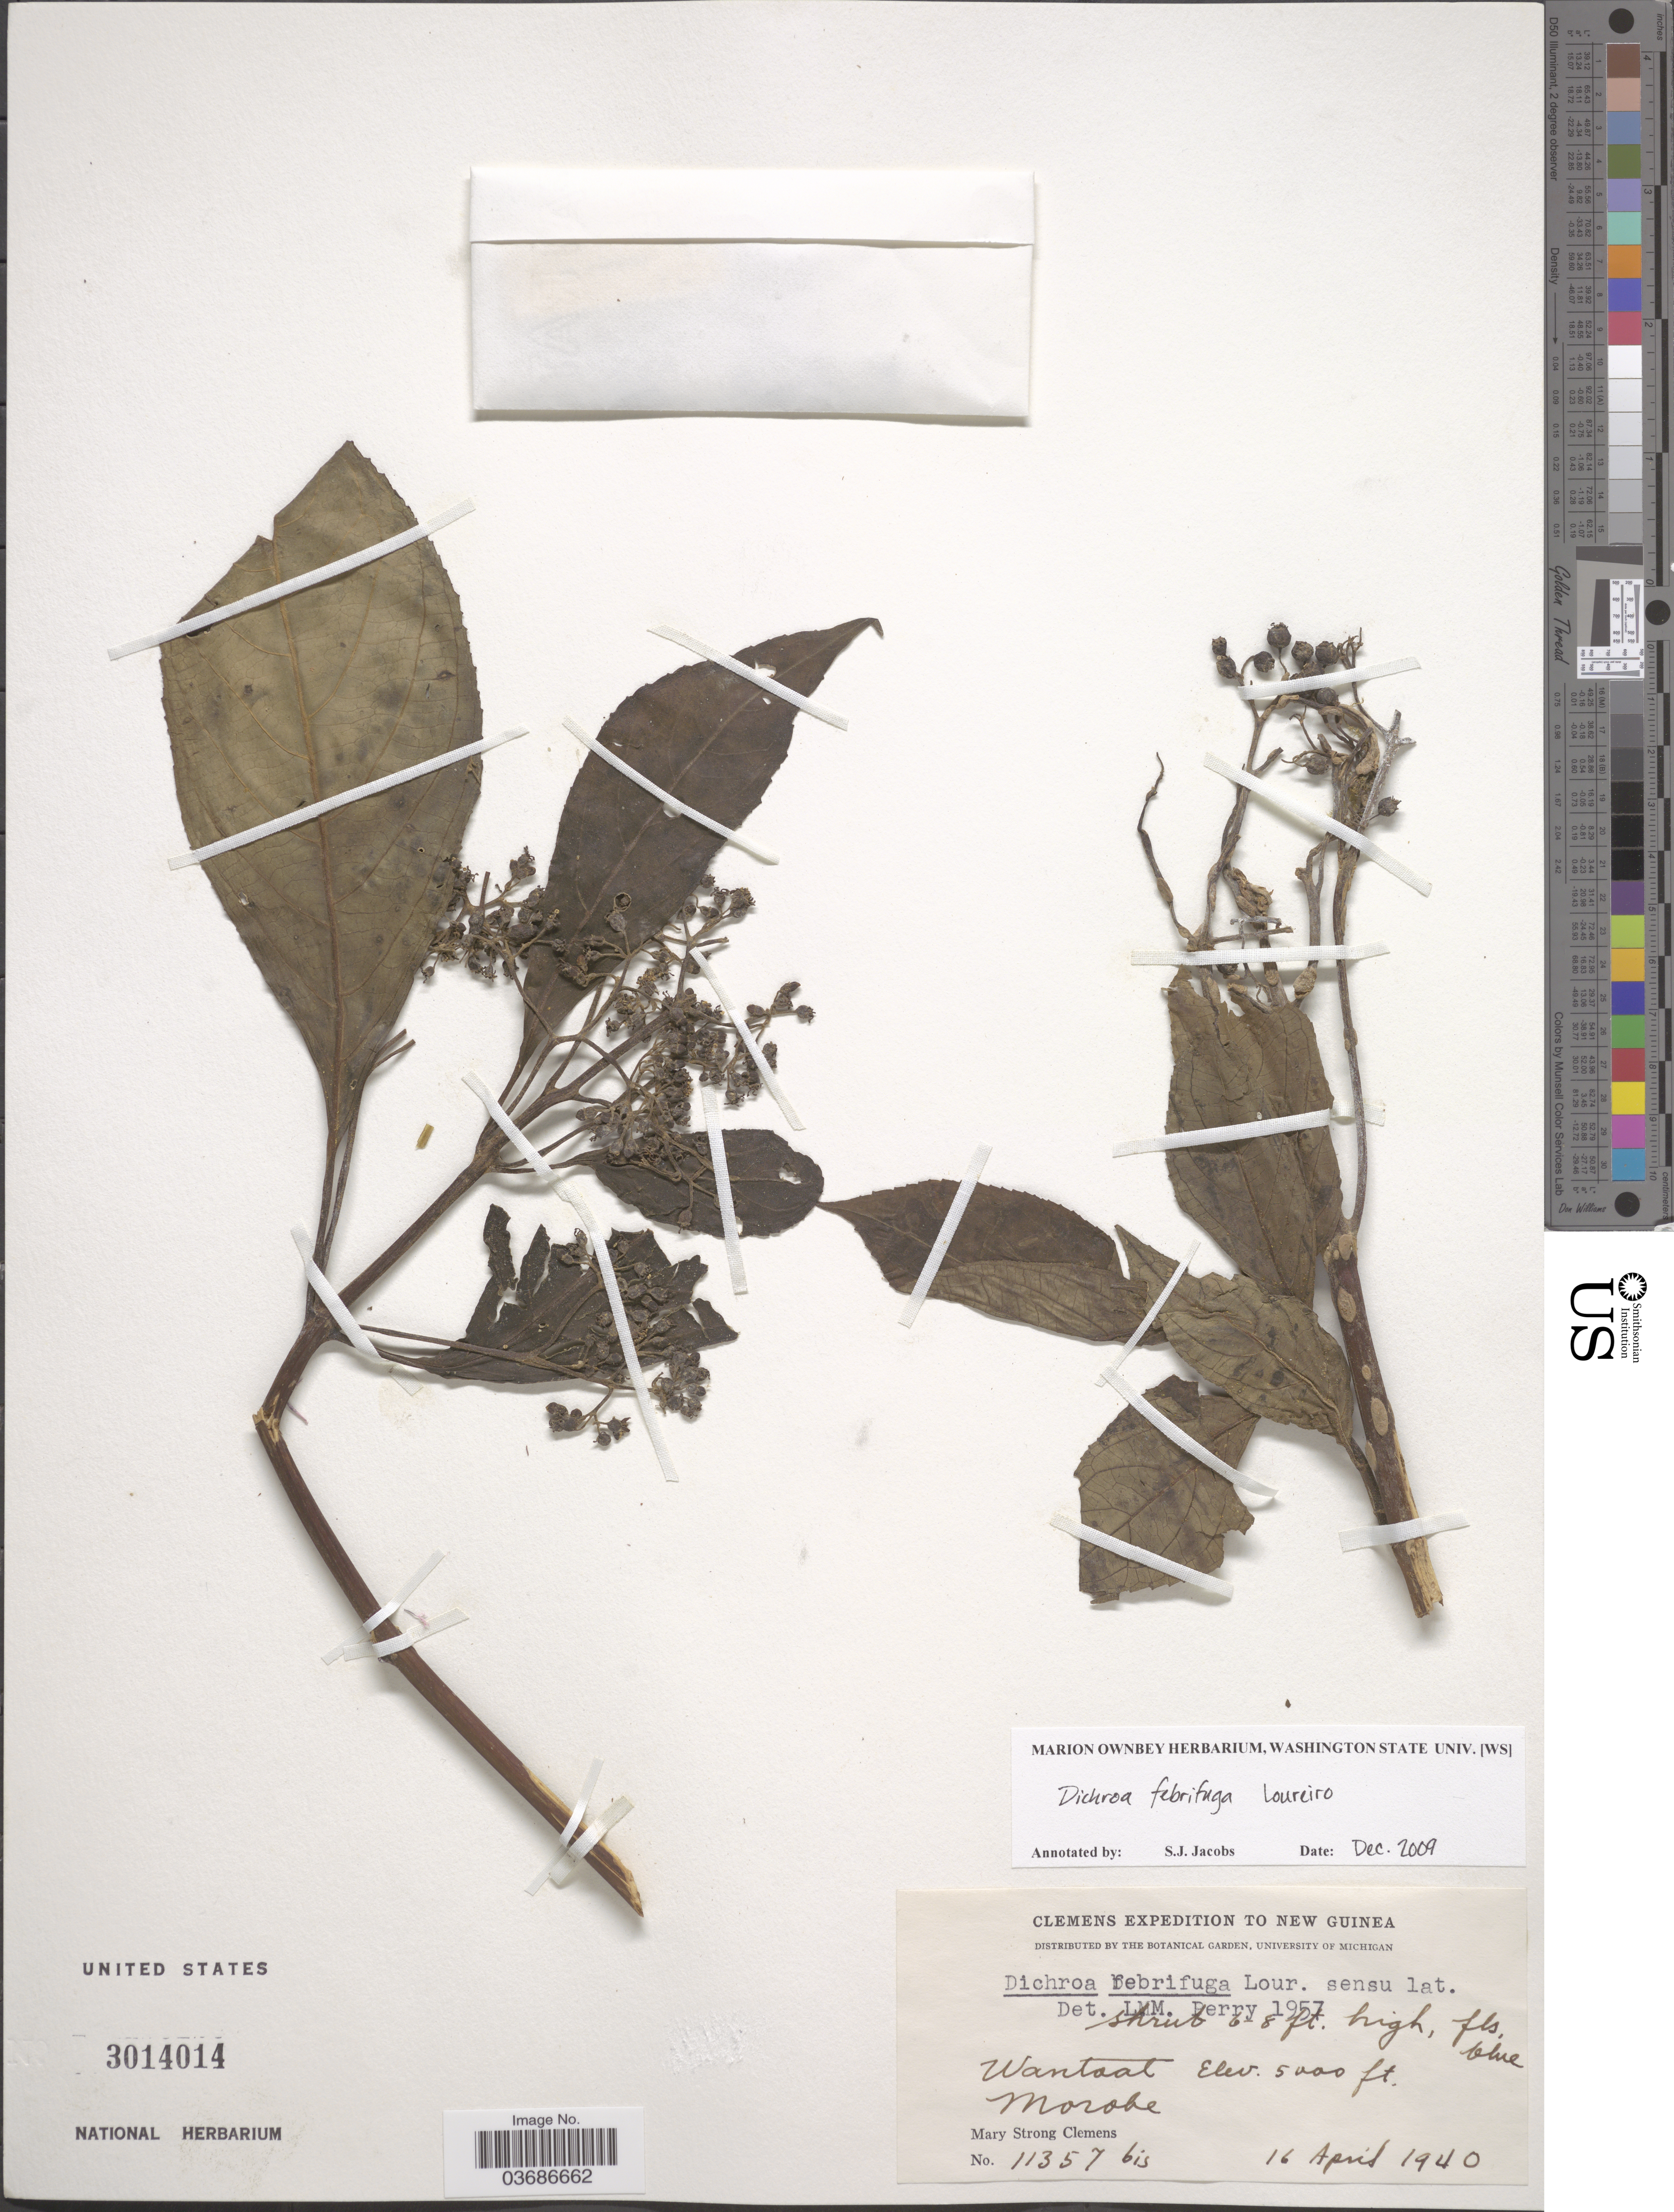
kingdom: Plantae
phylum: Tracheophyta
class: Magnoliopsida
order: Cornales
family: Hydrangeaceae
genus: Hydrangea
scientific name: Hydrangea febrifuga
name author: (Lour.) Y. De Smet & C. Granados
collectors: M. S. Clemens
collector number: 11357bis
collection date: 1940-04-16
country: Papua New Guinea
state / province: Morobe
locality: New Guinea. Wantoat. Morobe.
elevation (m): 1524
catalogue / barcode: US 3014014